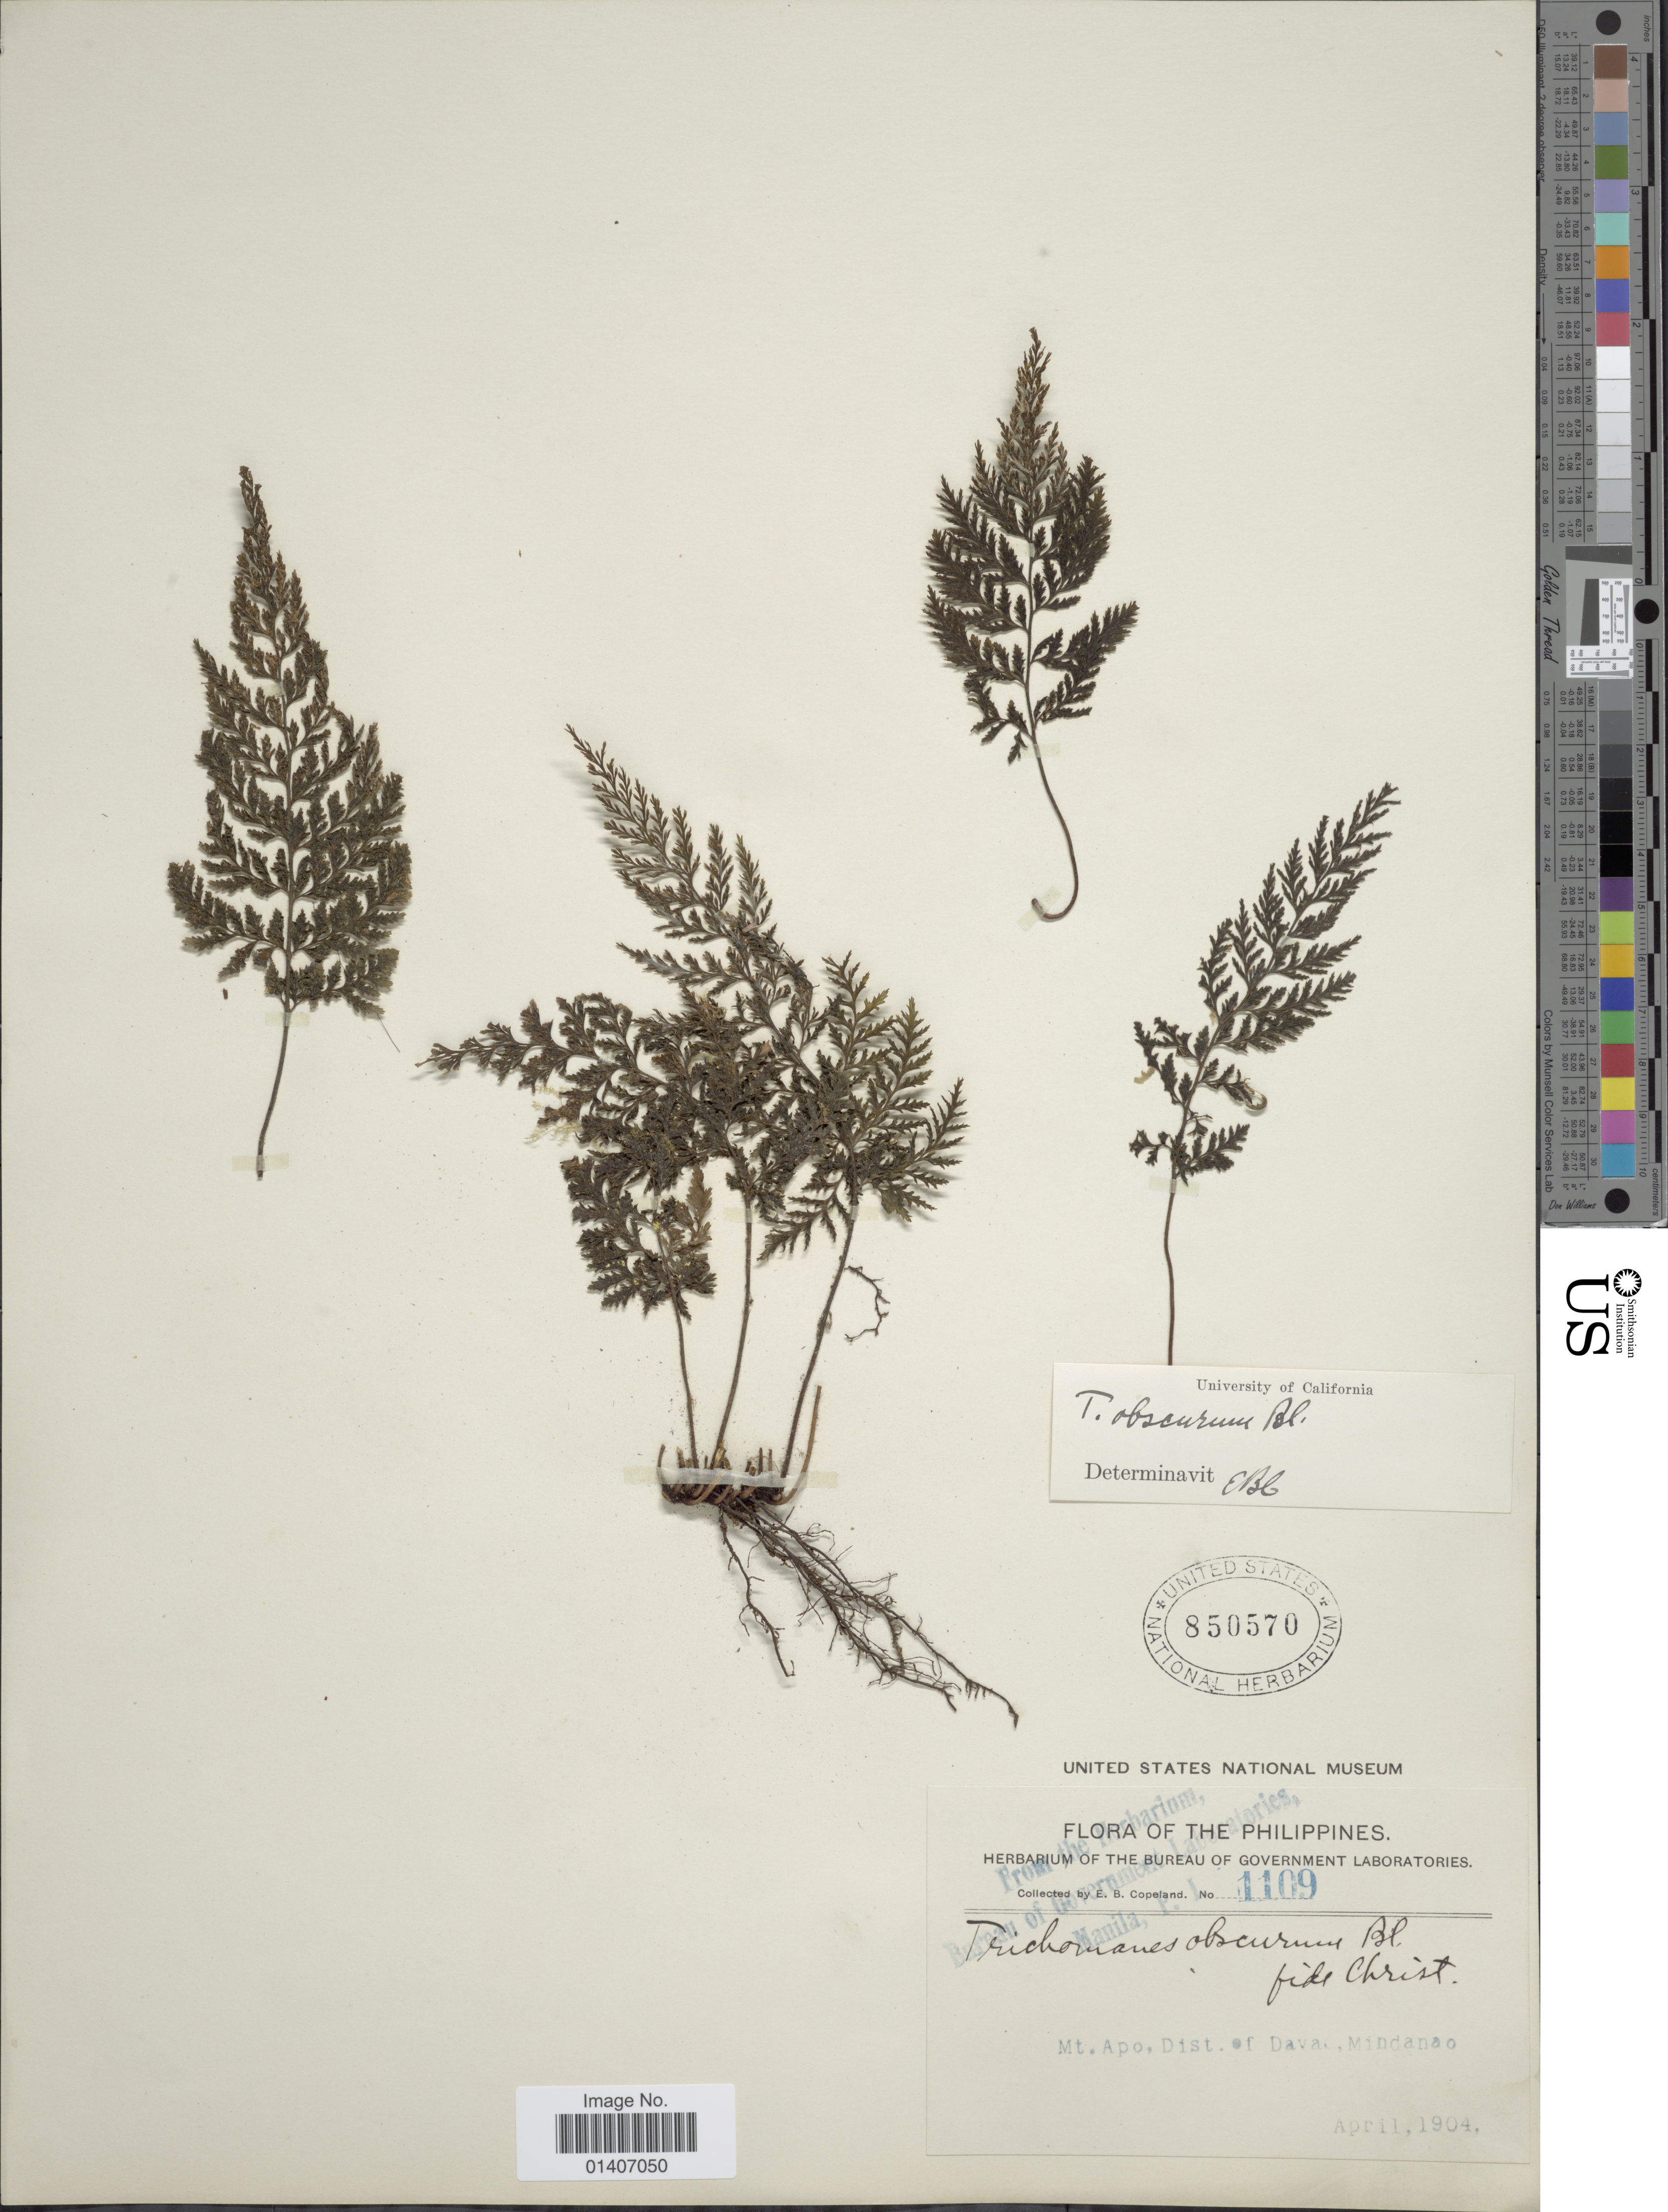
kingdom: Plantae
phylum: Tracheophyta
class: Polypodiopsida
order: Hymenophyllales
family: Hymenophyllaceae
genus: Abrodictyum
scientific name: Abrodictyum obscurum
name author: (Blume) Ebihara & K. Iwats.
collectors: E. B. Copeland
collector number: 1109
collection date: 1904-04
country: Philippines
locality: Mt. Apo, Dist. of Davao, Minadanao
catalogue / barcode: US 850570